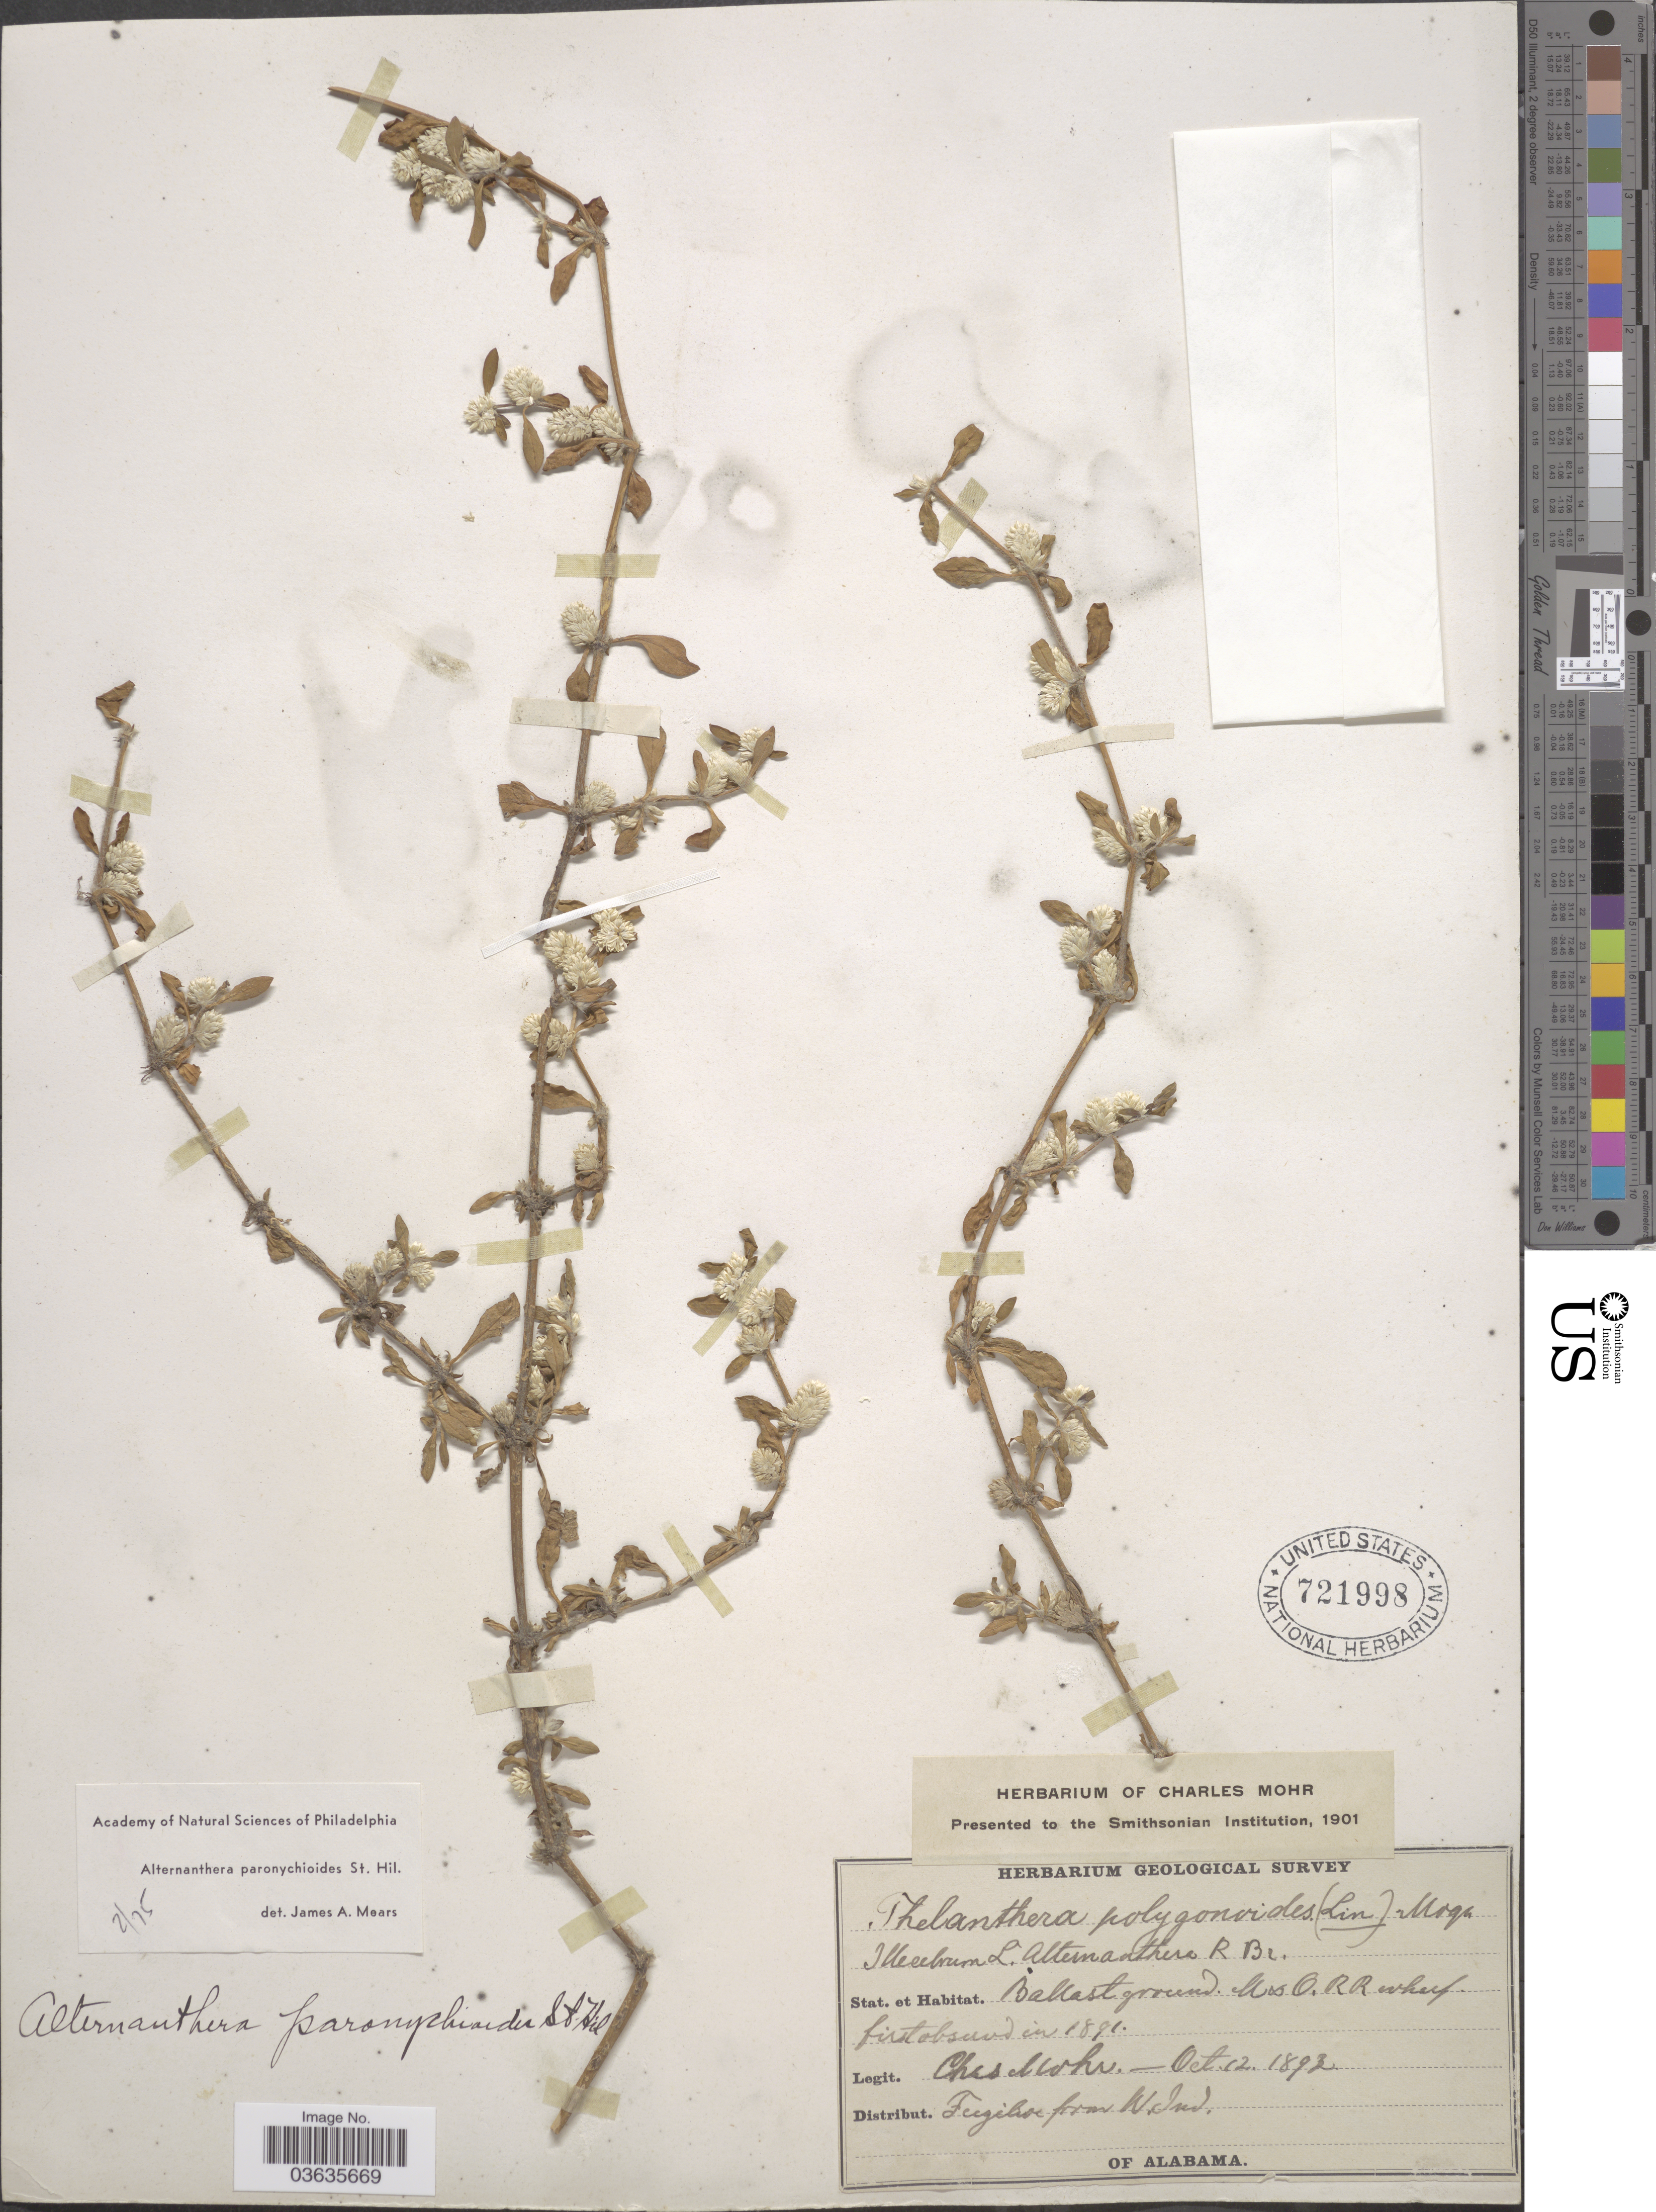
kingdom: Plantae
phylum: Tracheophyta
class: Magnoliopsida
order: Caryophyllales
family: Amaranthaceae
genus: Alternanthera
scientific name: Alternanthera paronychioides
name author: A. St.-Hil.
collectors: Mohr, C. T. (herbarium)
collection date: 1892-10-12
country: United States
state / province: Alabama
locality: Ballast ground M&O.R.R.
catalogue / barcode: US 721998